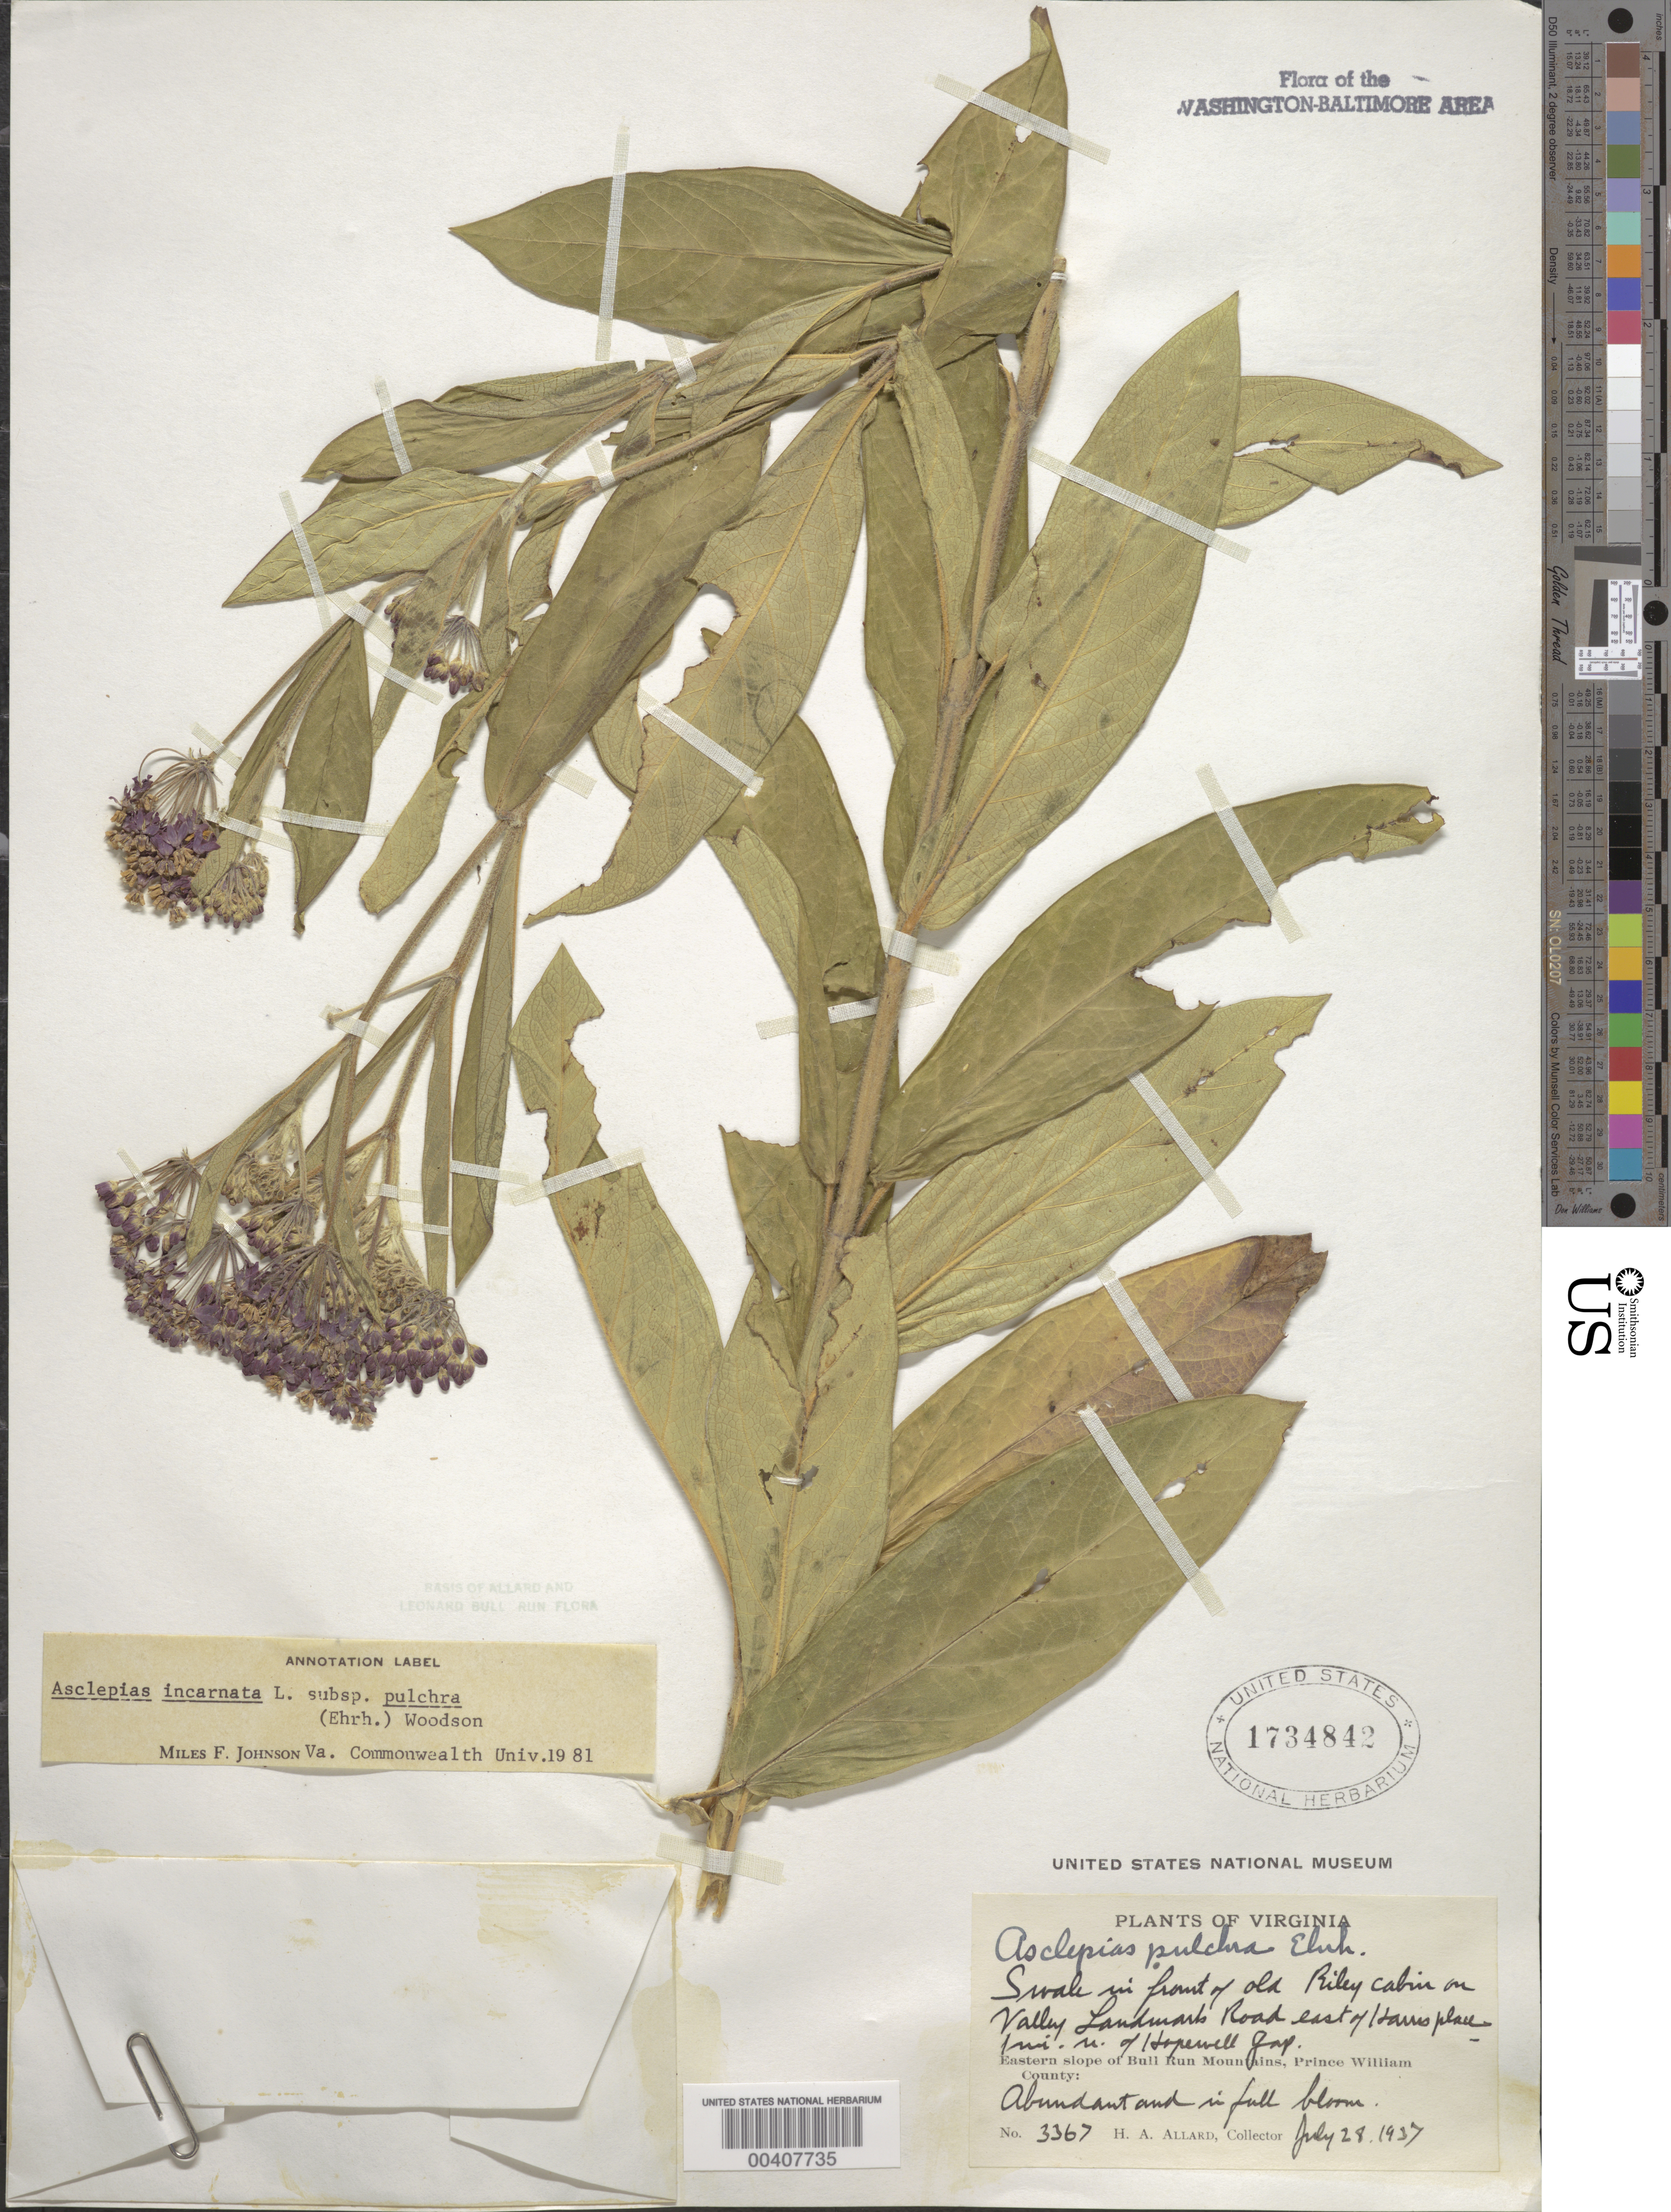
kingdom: Plantae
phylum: Tracheophyta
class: Magnoliopsida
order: Gentianales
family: Apocynaceae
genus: Asclepias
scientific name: Asclepias incarnata subsp. pulchra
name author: (Ehrh. ex Willd.) Woodson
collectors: H. A. Allard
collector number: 3367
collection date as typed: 28 Jul 1937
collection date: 1937-07-28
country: United States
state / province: Virginia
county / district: Prince William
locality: Valley Landmark Road, north of Hopewell Gap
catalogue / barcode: US 1734842